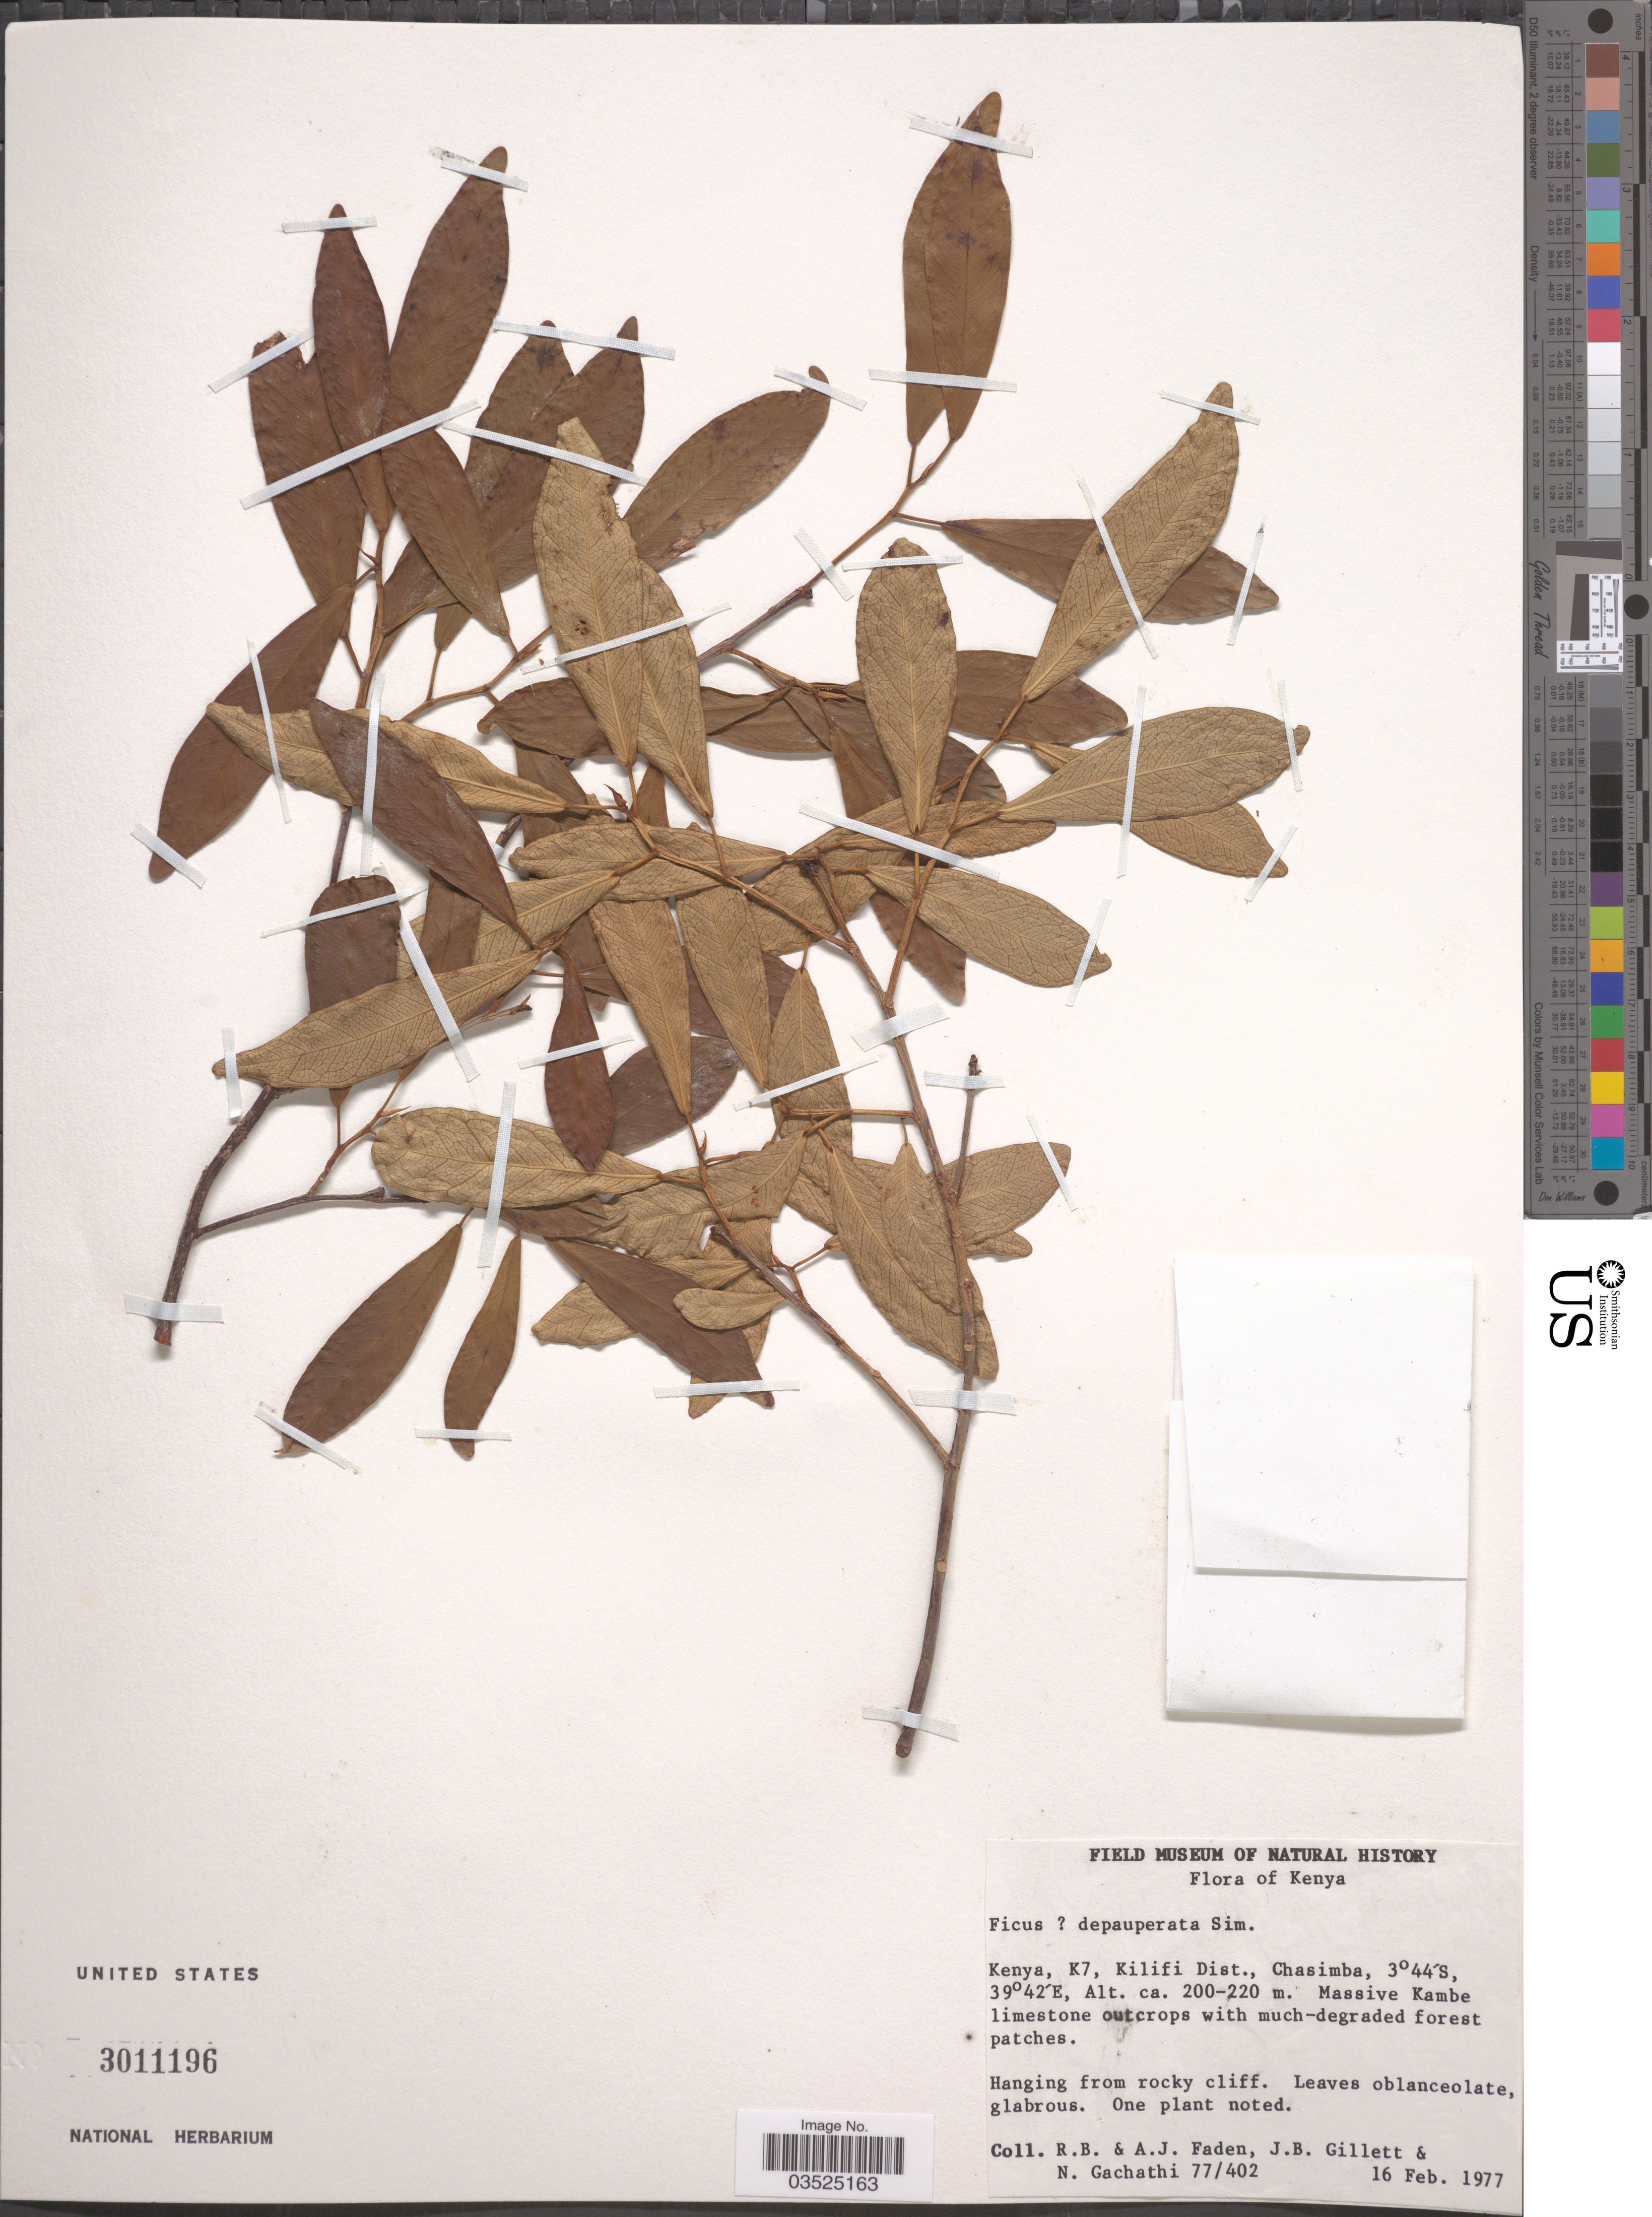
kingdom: Plantae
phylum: Tracheophyta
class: Magnoliopsida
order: Rosales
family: Moraceae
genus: Ficus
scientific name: Ficus depauperata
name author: Sm.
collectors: R. B. Faden, A. J. Faden, J. B. Gillett & N. Gachathi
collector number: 77/402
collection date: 1977-02-16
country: Kenya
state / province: Kilifi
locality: K7, Kilifi Dist., Chasimba. Massive Kambe limestone outcrops.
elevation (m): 200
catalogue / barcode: US 3011196